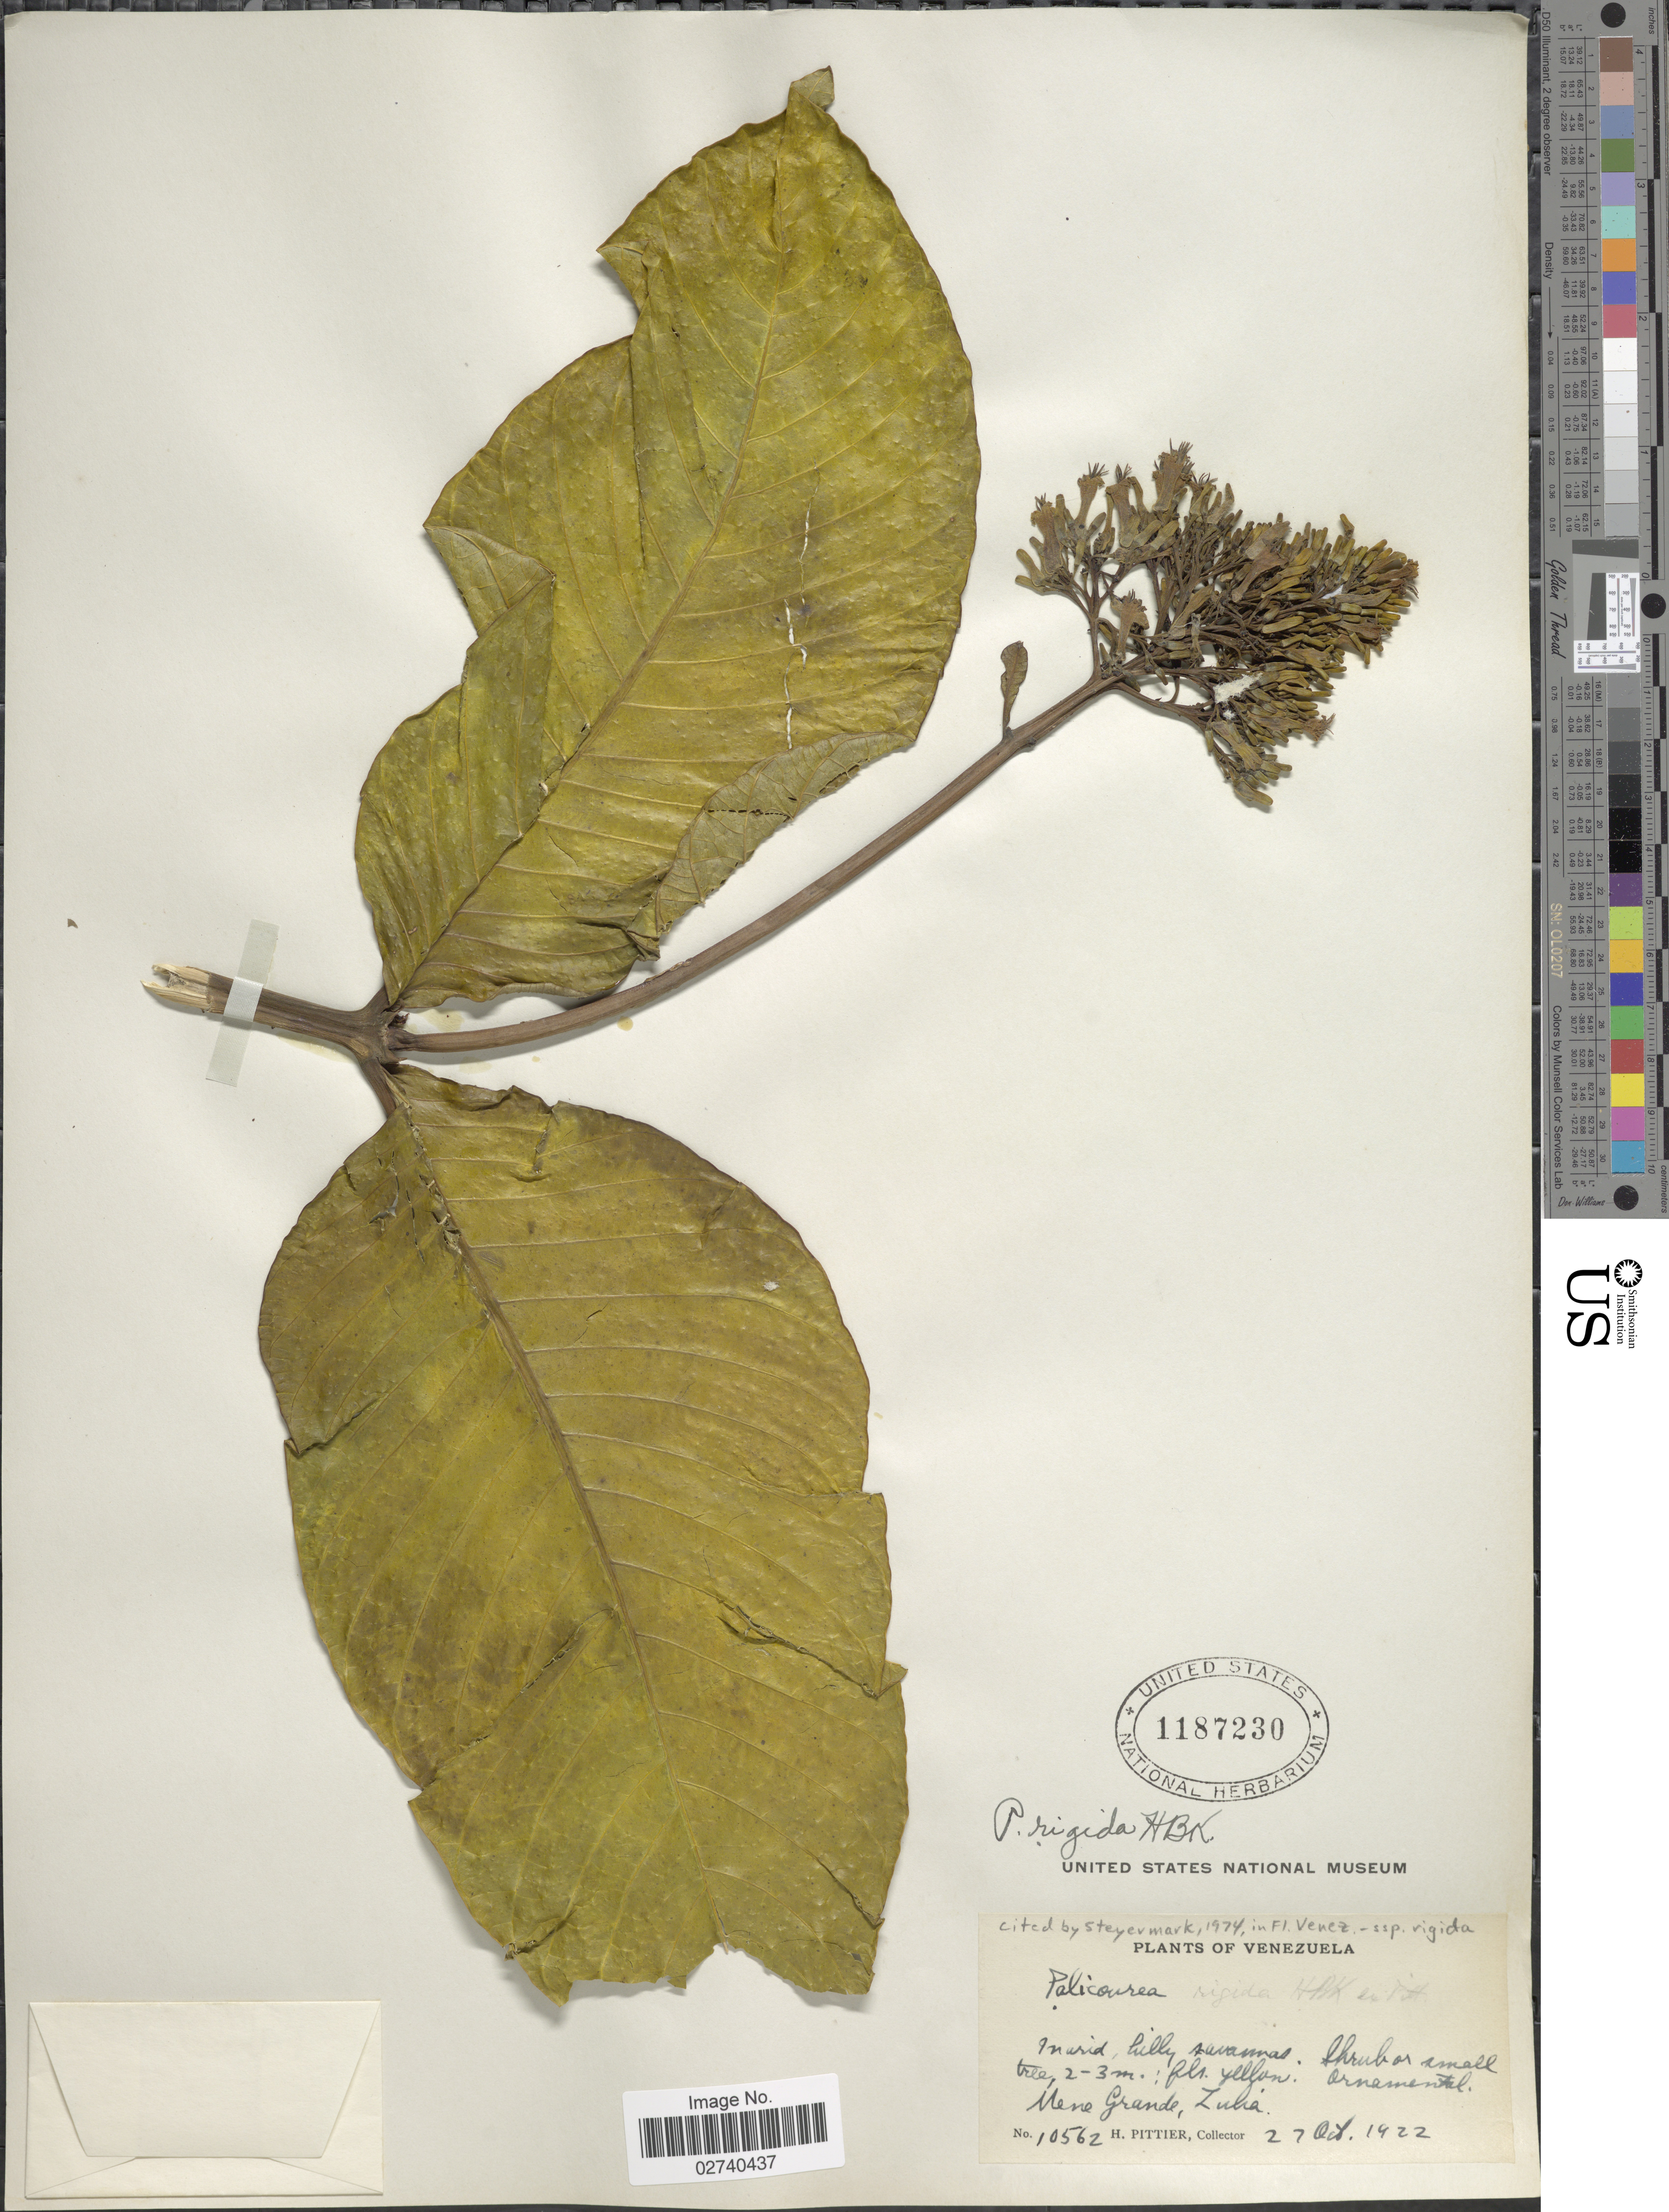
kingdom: Plantae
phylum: Tracheophyta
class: Magnoliopsida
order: Gentianales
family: Rubiaceae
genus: Palicourea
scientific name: Palicourea rigida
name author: Kunth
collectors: H. F. Pittier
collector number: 10562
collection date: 1922-10-27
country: Venezuela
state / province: Zulia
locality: Mene Grande.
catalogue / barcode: US 1187230